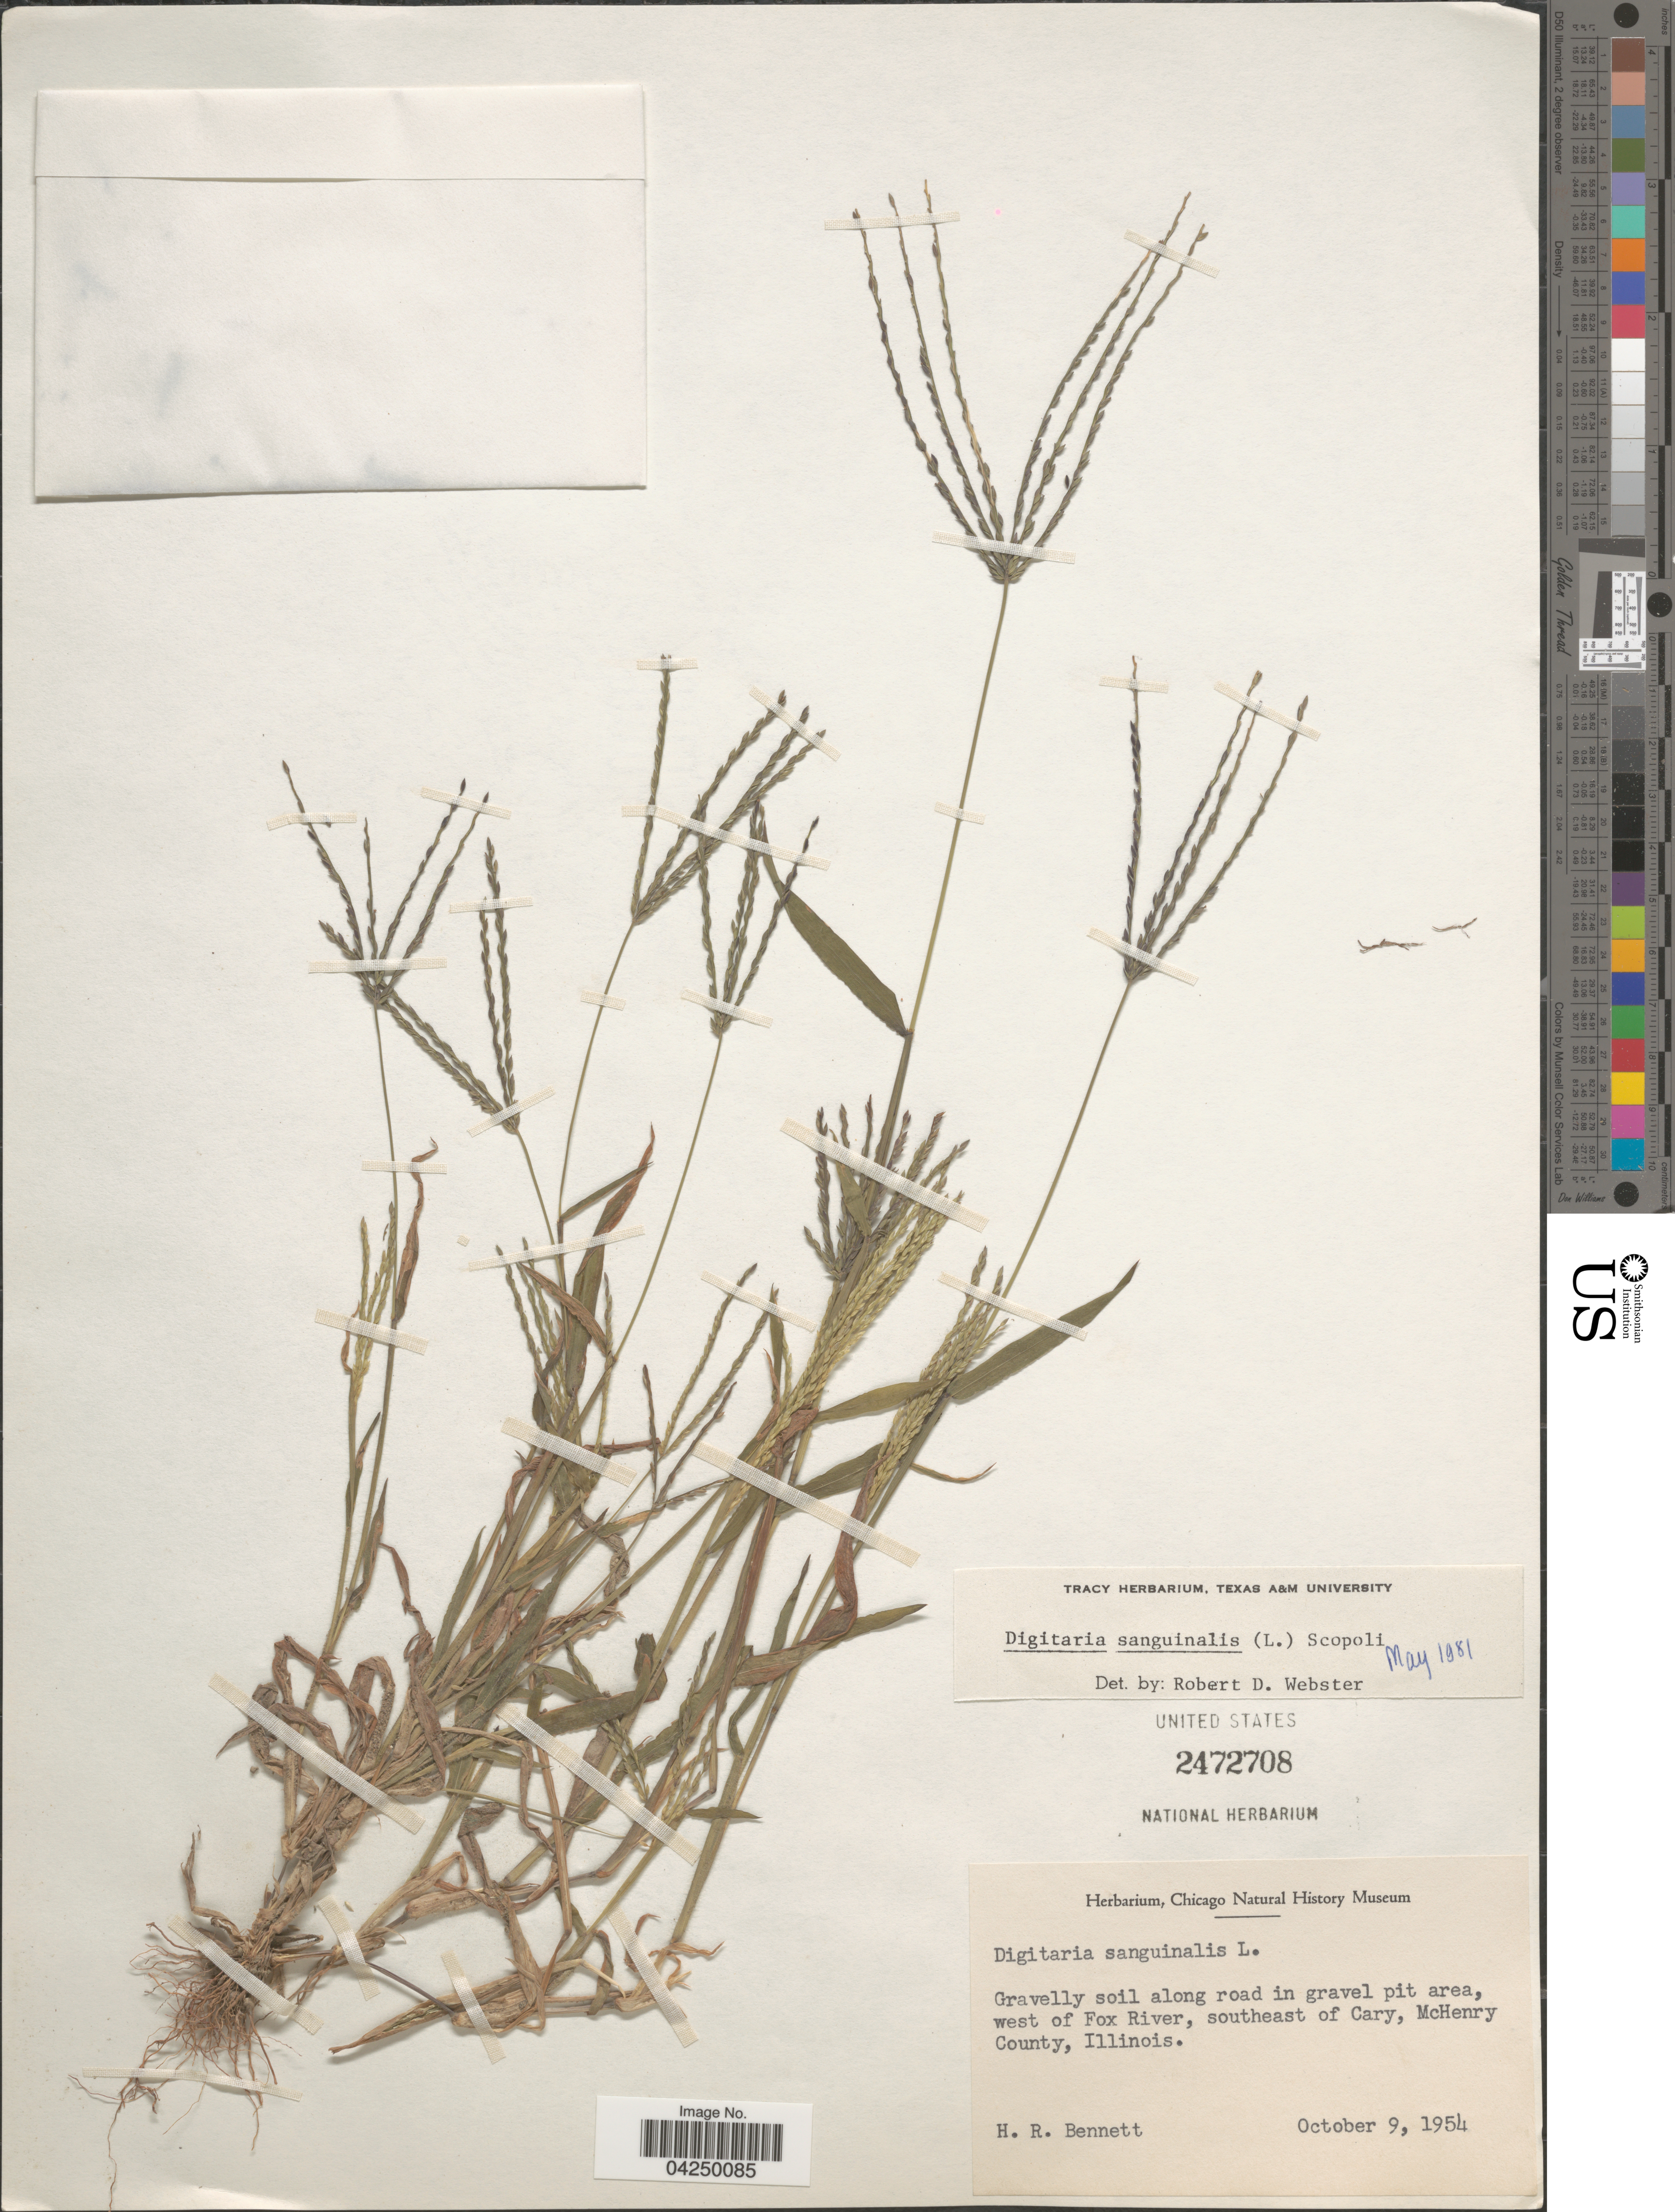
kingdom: Plantae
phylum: Tracheophyta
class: Liliopsida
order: Poales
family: Poaceae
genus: Digitaria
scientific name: Digitaria sanguinalis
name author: (L.) Scop.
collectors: H. R. Bennett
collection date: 1954-10-09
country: United States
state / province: Illinois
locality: Gravelly soil along road in gravel pit area, west of Fox River, southeast of Cary, McHenry County.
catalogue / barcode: US 2472708